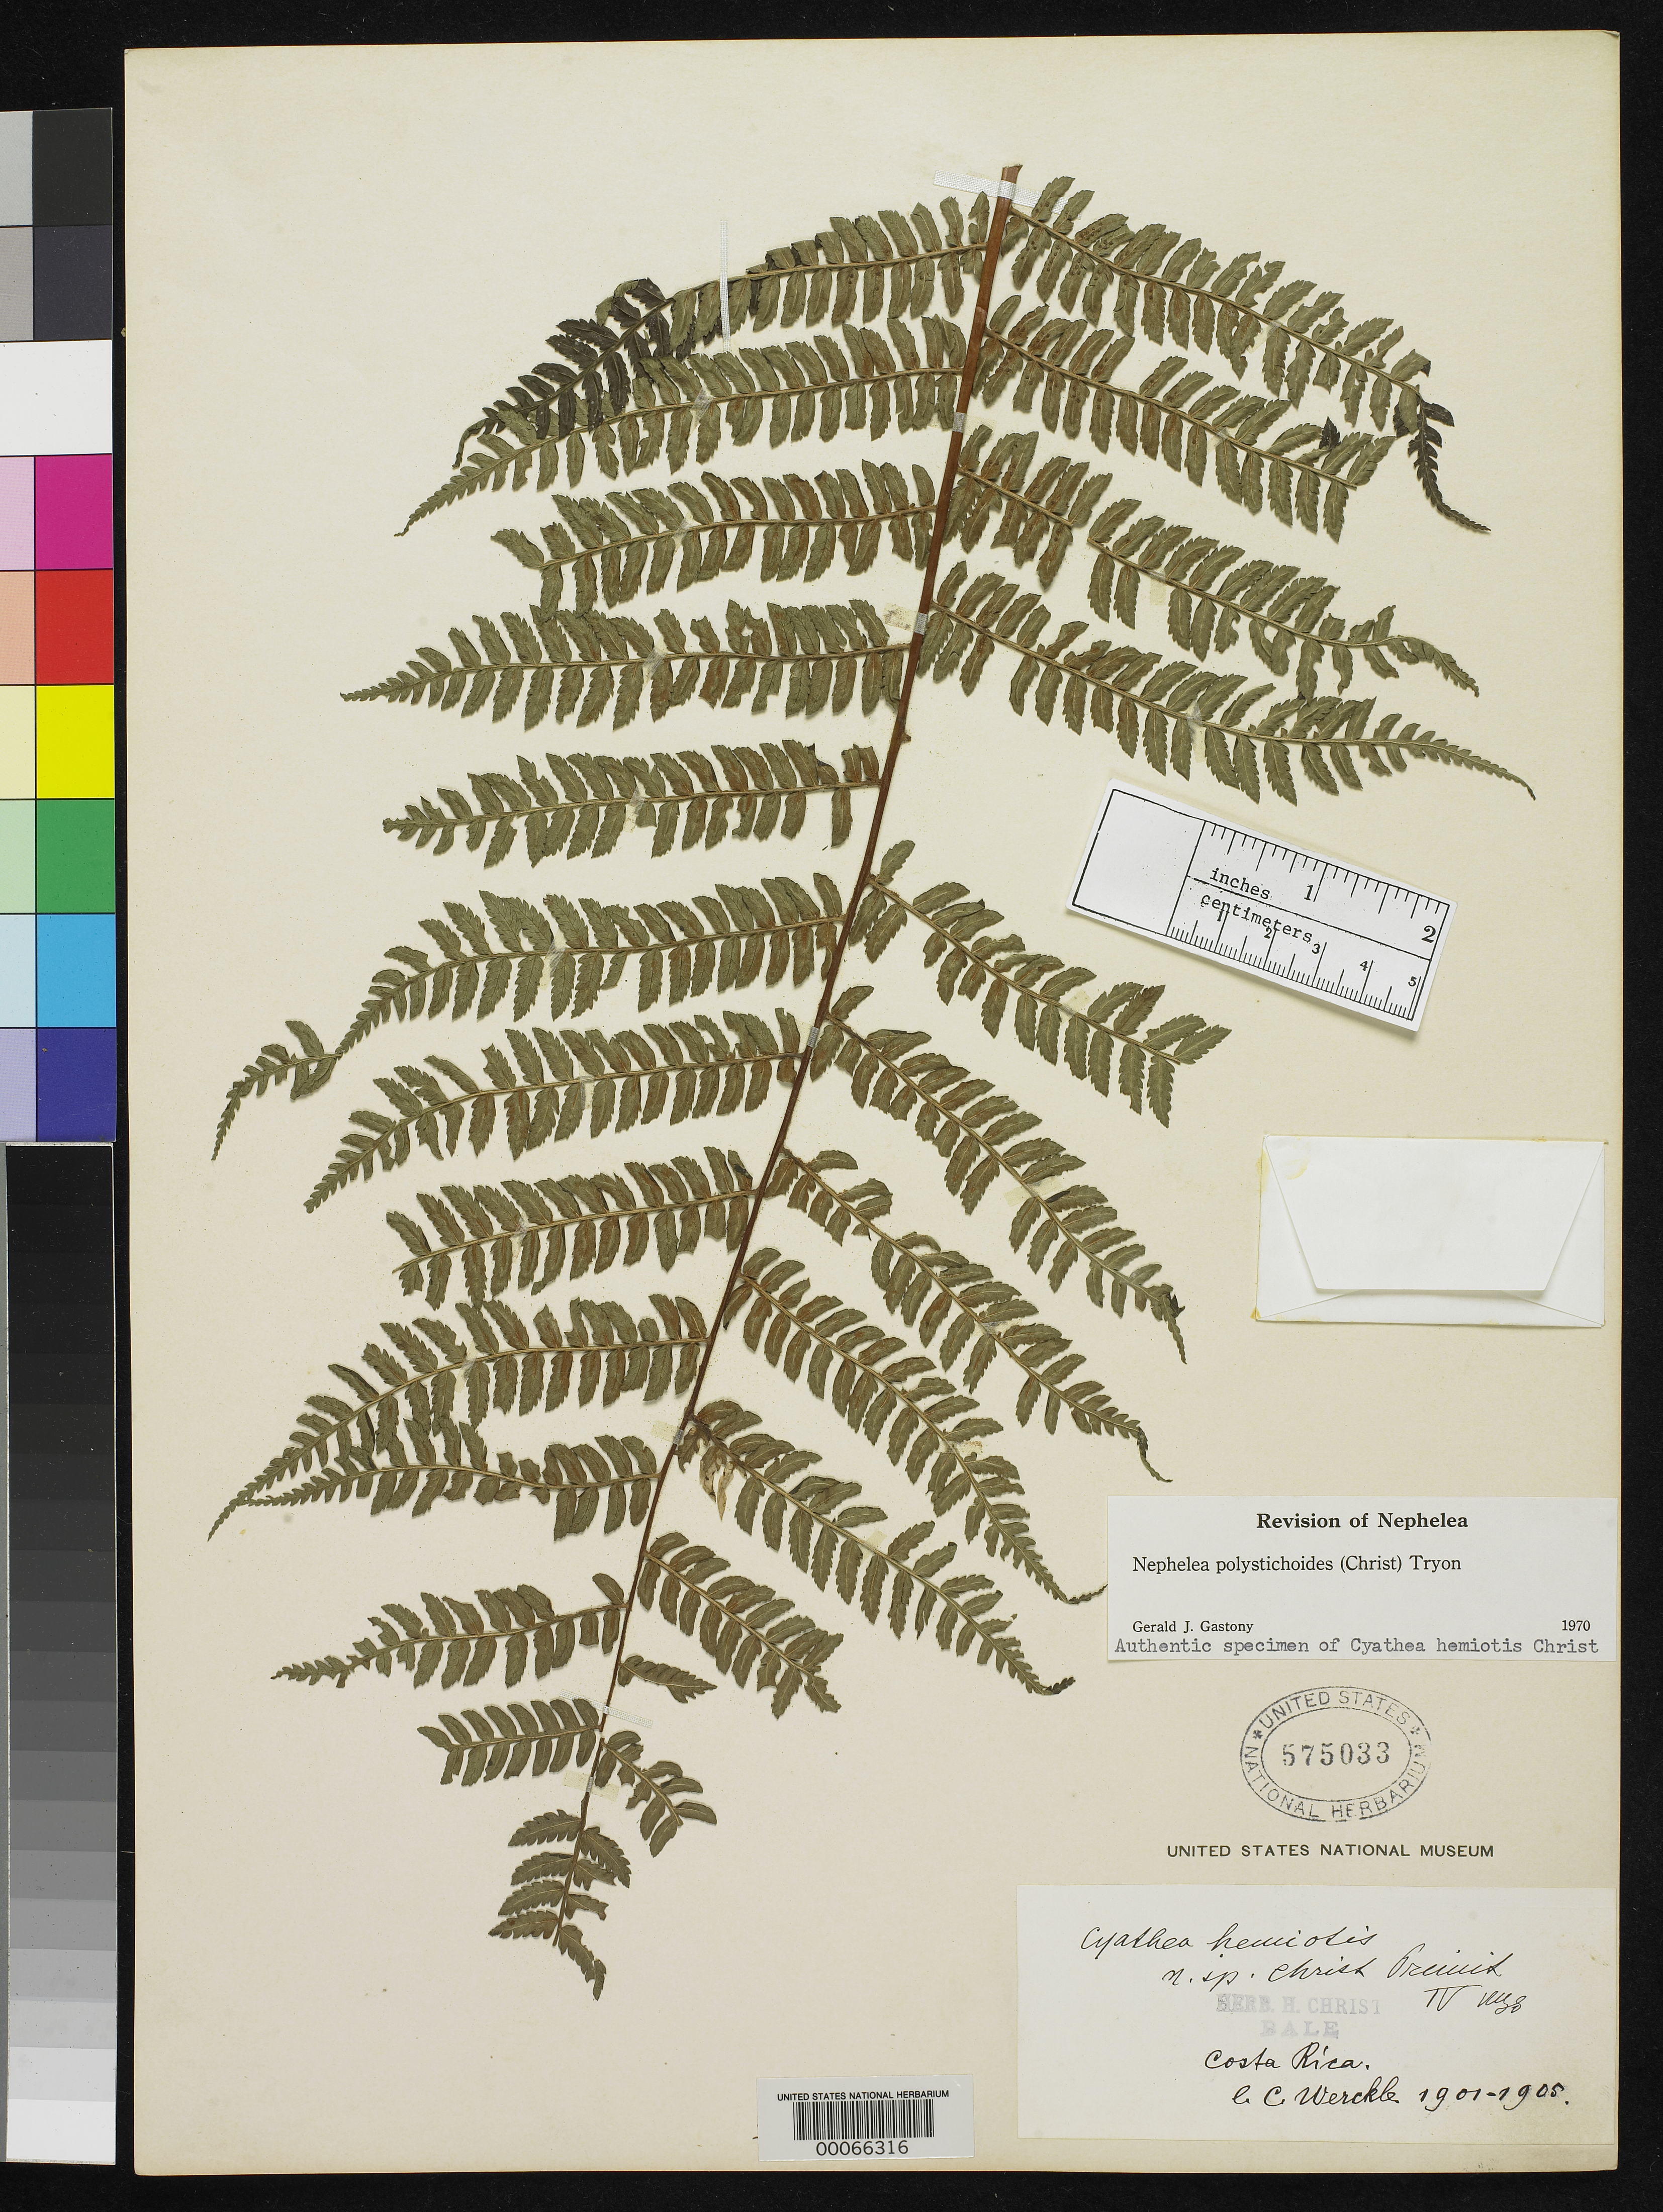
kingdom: Plantae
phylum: Tracheophyta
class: Polypodiopsida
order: Cyatheales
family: Cyatheaceae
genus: Cyathea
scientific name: Cyathea hemiotis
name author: Christ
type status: Type Collection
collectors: C. C Wercklé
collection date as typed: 1901 to -- --- 1905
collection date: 1901/1905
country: Costa Rica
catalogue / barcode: US 575033